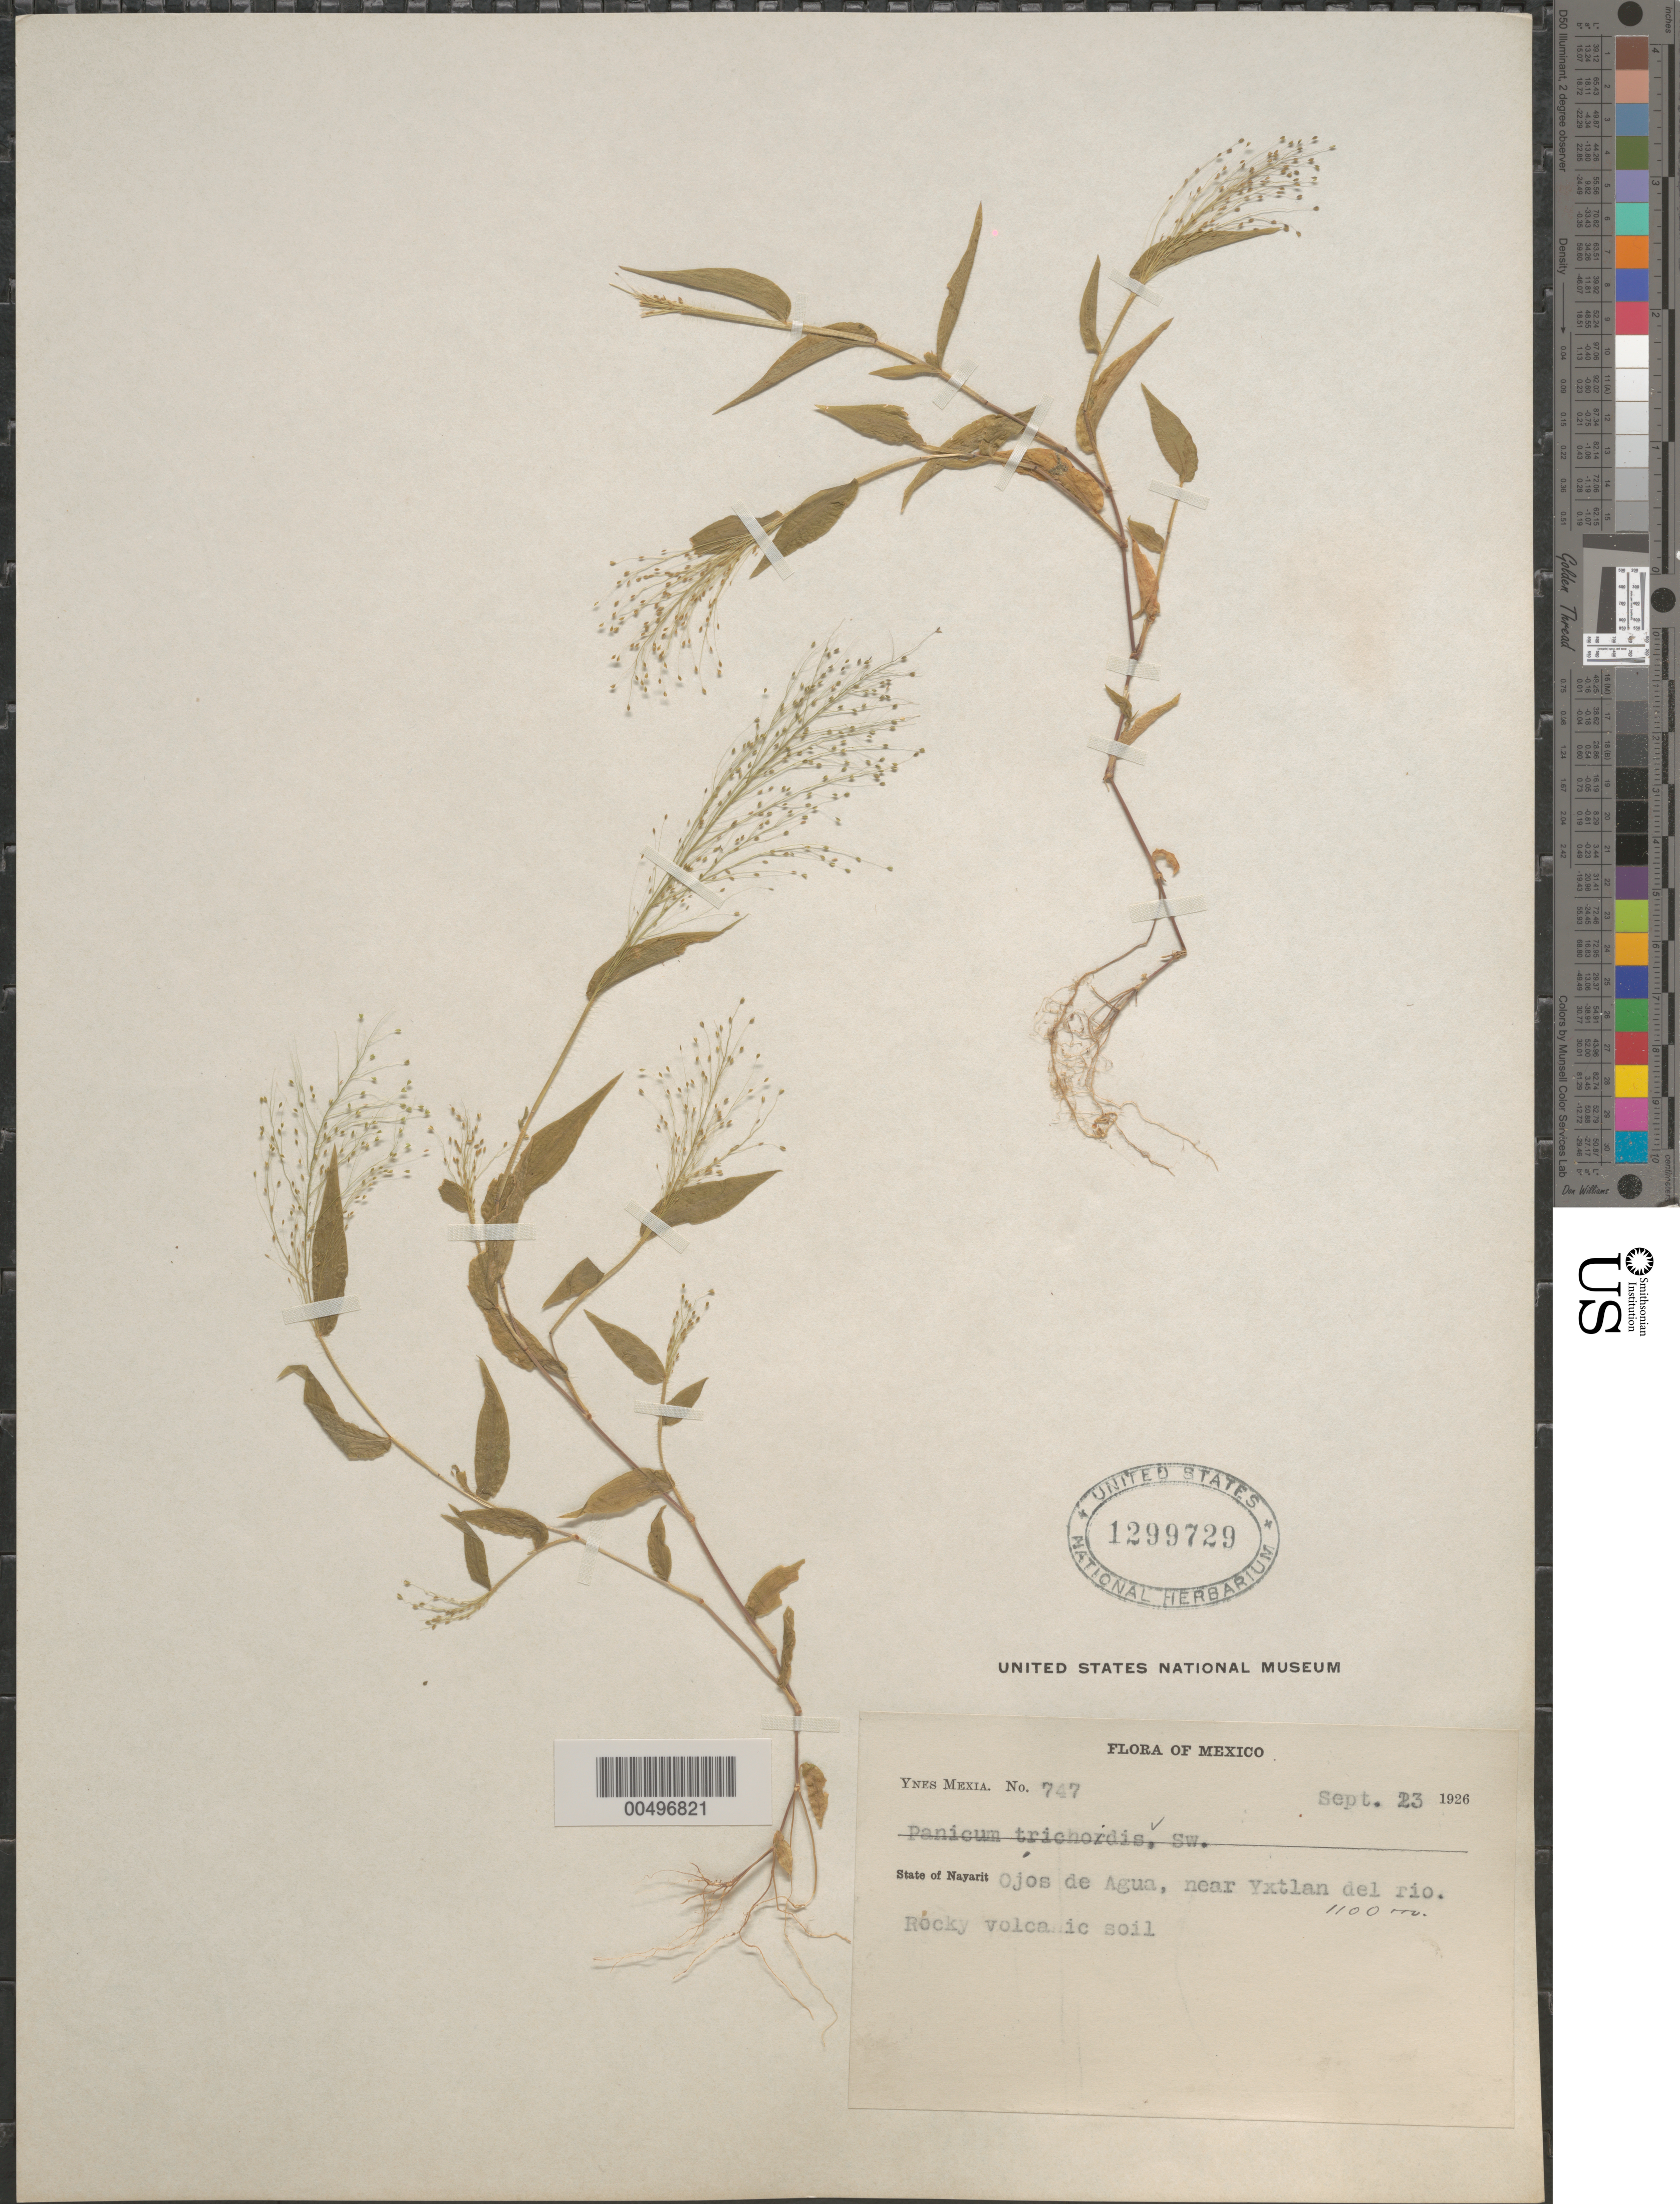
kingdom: Plantae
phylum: Tracheophyta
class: Liliopsida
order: Poales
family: Poaceae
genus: Panicum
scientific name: Panicum trichoides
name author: Sw.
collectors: Y. Mexia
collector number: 747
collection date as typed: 23 Sep 1926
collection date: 1926-09-23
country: Mexico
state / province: Nayarit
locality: Ojos de Agua, near Yxtlan del Rio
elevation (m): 1100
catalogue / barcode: US 1299729